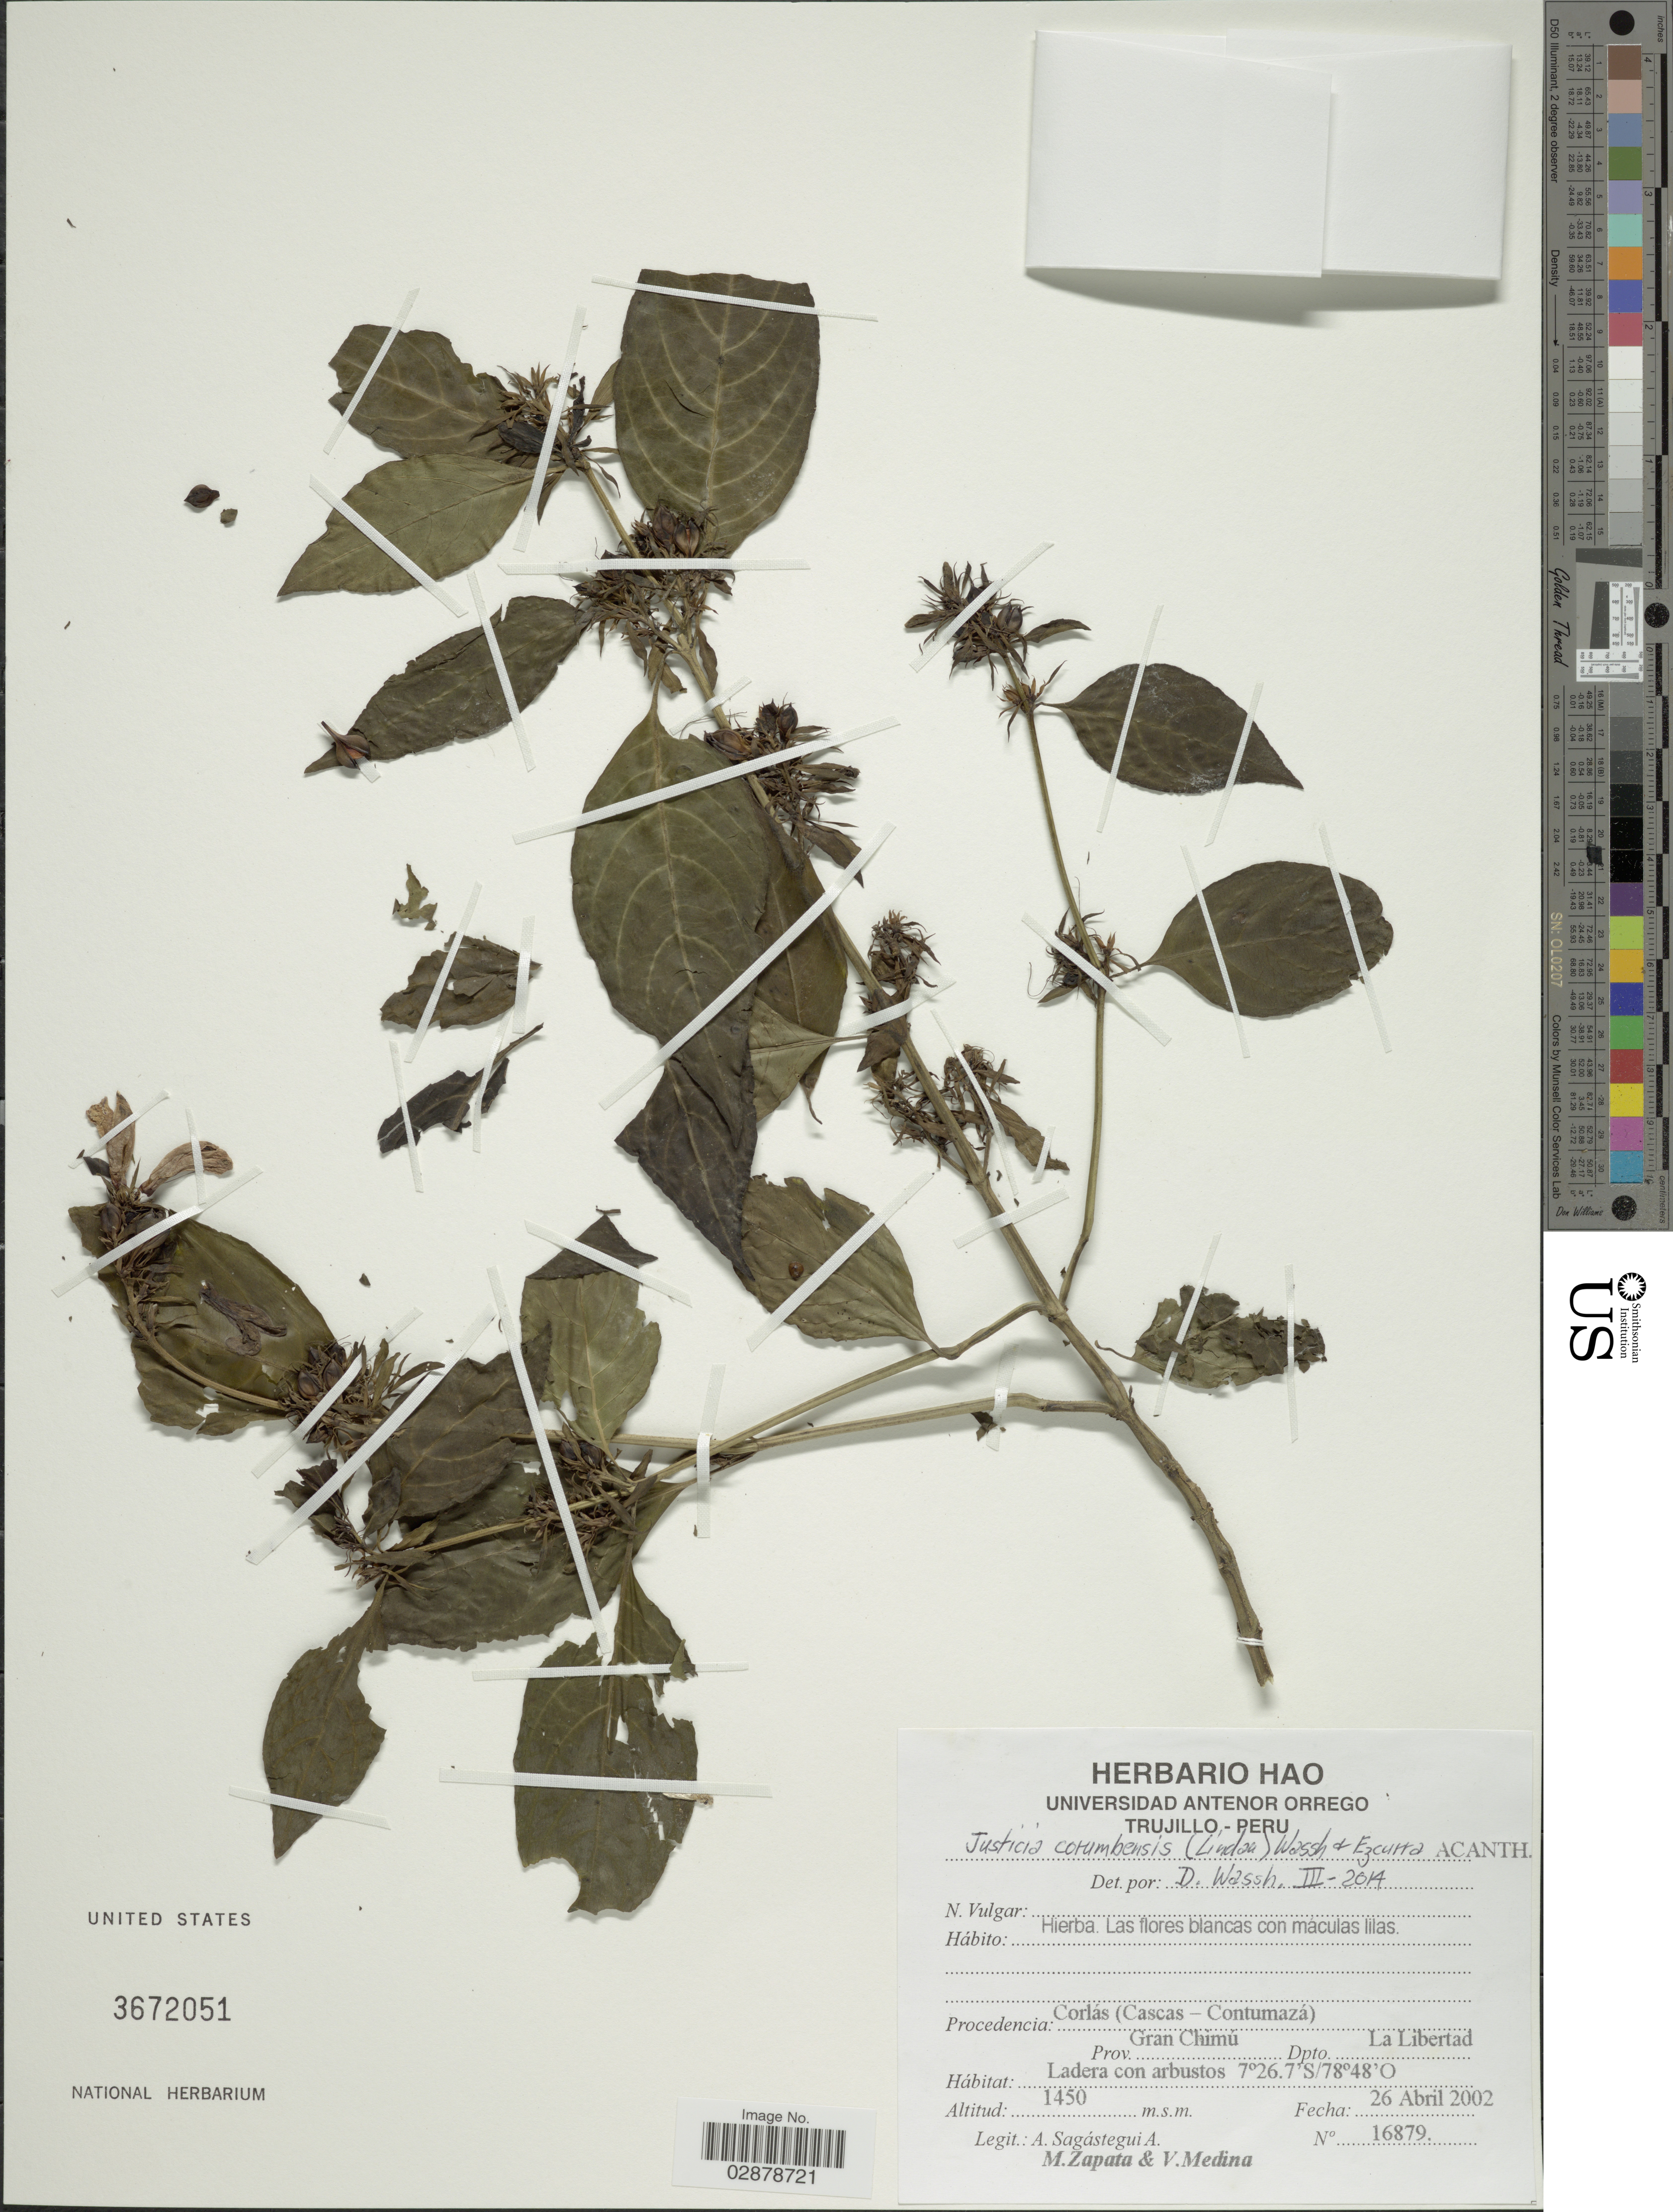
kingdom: Plantae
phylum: Tracheophyta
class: Magnoliopsida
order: Lamiales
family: Acanthaceae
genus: Justicia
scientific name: Justicia corumbensis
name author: (Lindau) Wassh. & C. Ezcurra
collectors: A. Sagástegui A., M. Zapata & V. Medina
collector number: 16879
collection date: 2002-04-26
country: Peru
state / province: La Libertad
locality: Procedencia: Corlás (Cascas-Contumazá), Prov.: Gran Chimu, Dpto. La Libertad.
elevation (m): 1450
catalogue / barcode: US 3672051